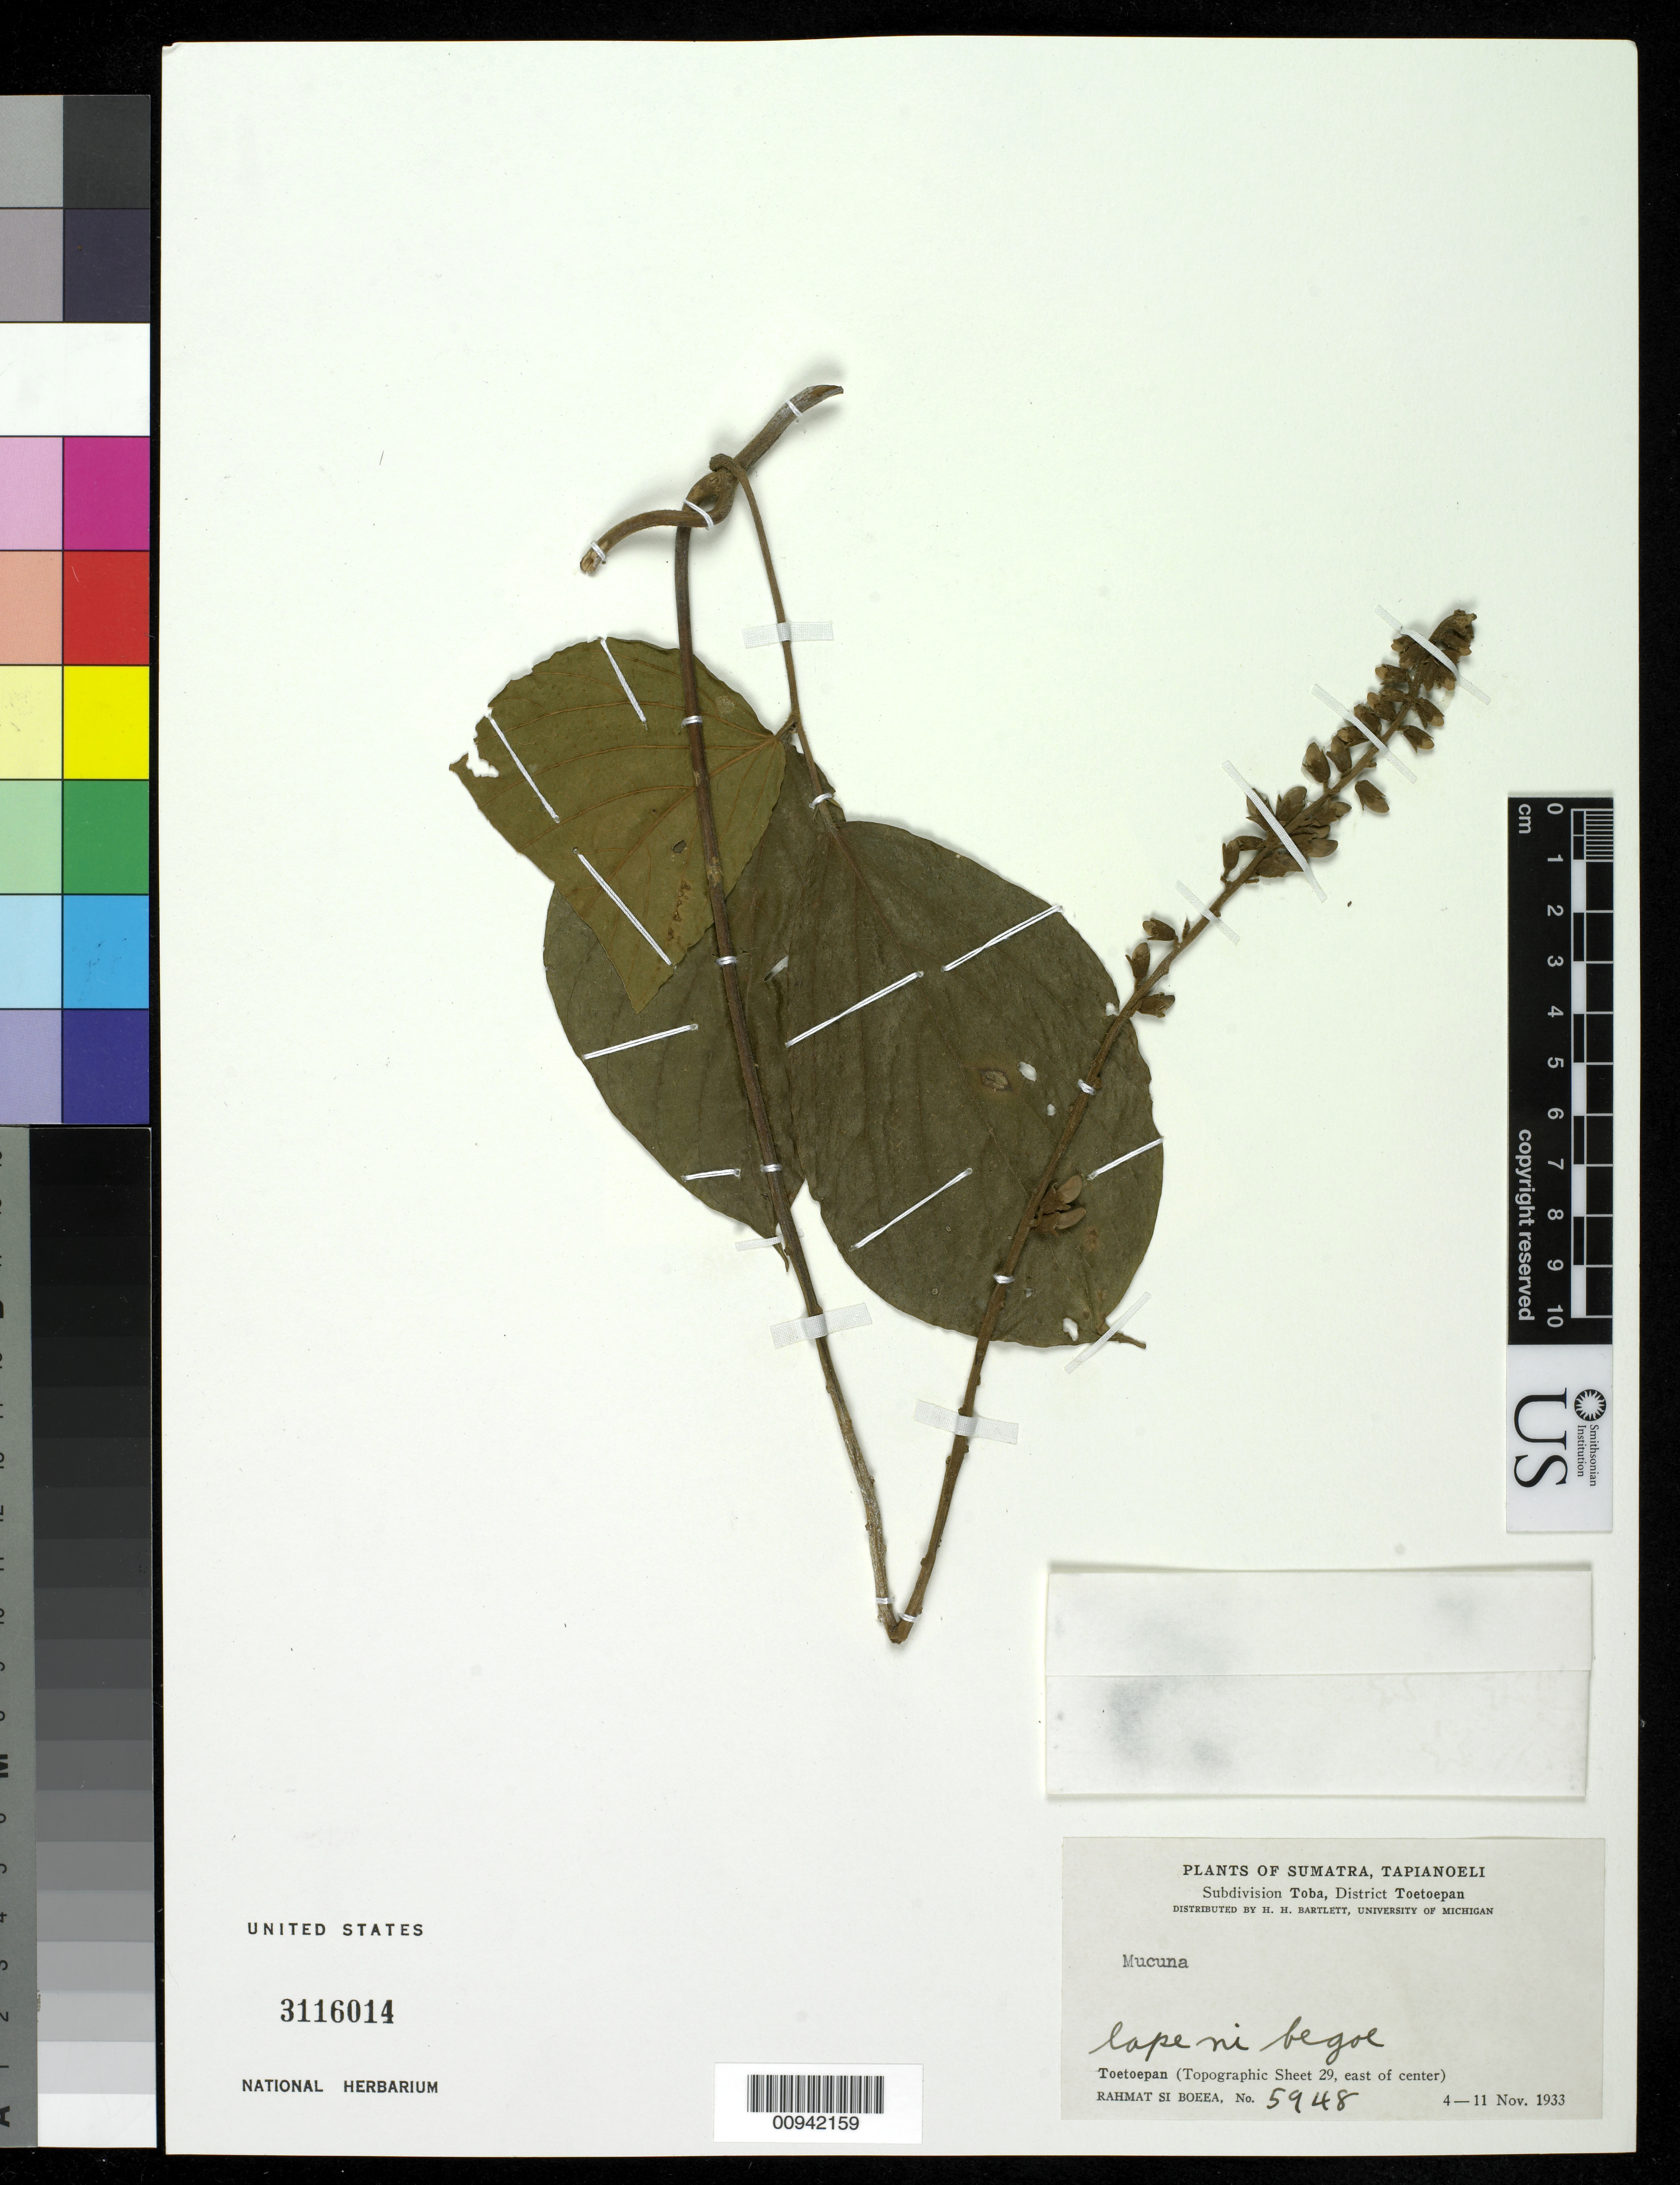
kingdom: Plantae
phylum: Tracheophyta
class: Magnoliopsida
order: Fabales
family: Fabaceae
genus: Dioclea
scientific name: Dioclea sp.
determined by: Egan, Ashley N.; Pan, B.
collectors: Rahmat Si Boeea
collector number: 5948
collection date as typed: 04 Nov 1933 to 11 Nov 1933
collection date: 1933-11-04/1933-11-11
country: Indonesia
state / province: Sumatra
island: Sumatra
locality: Sumatra, Tapianoeli, subdivision Toba, district Toetoepan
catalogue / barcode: US 3116014